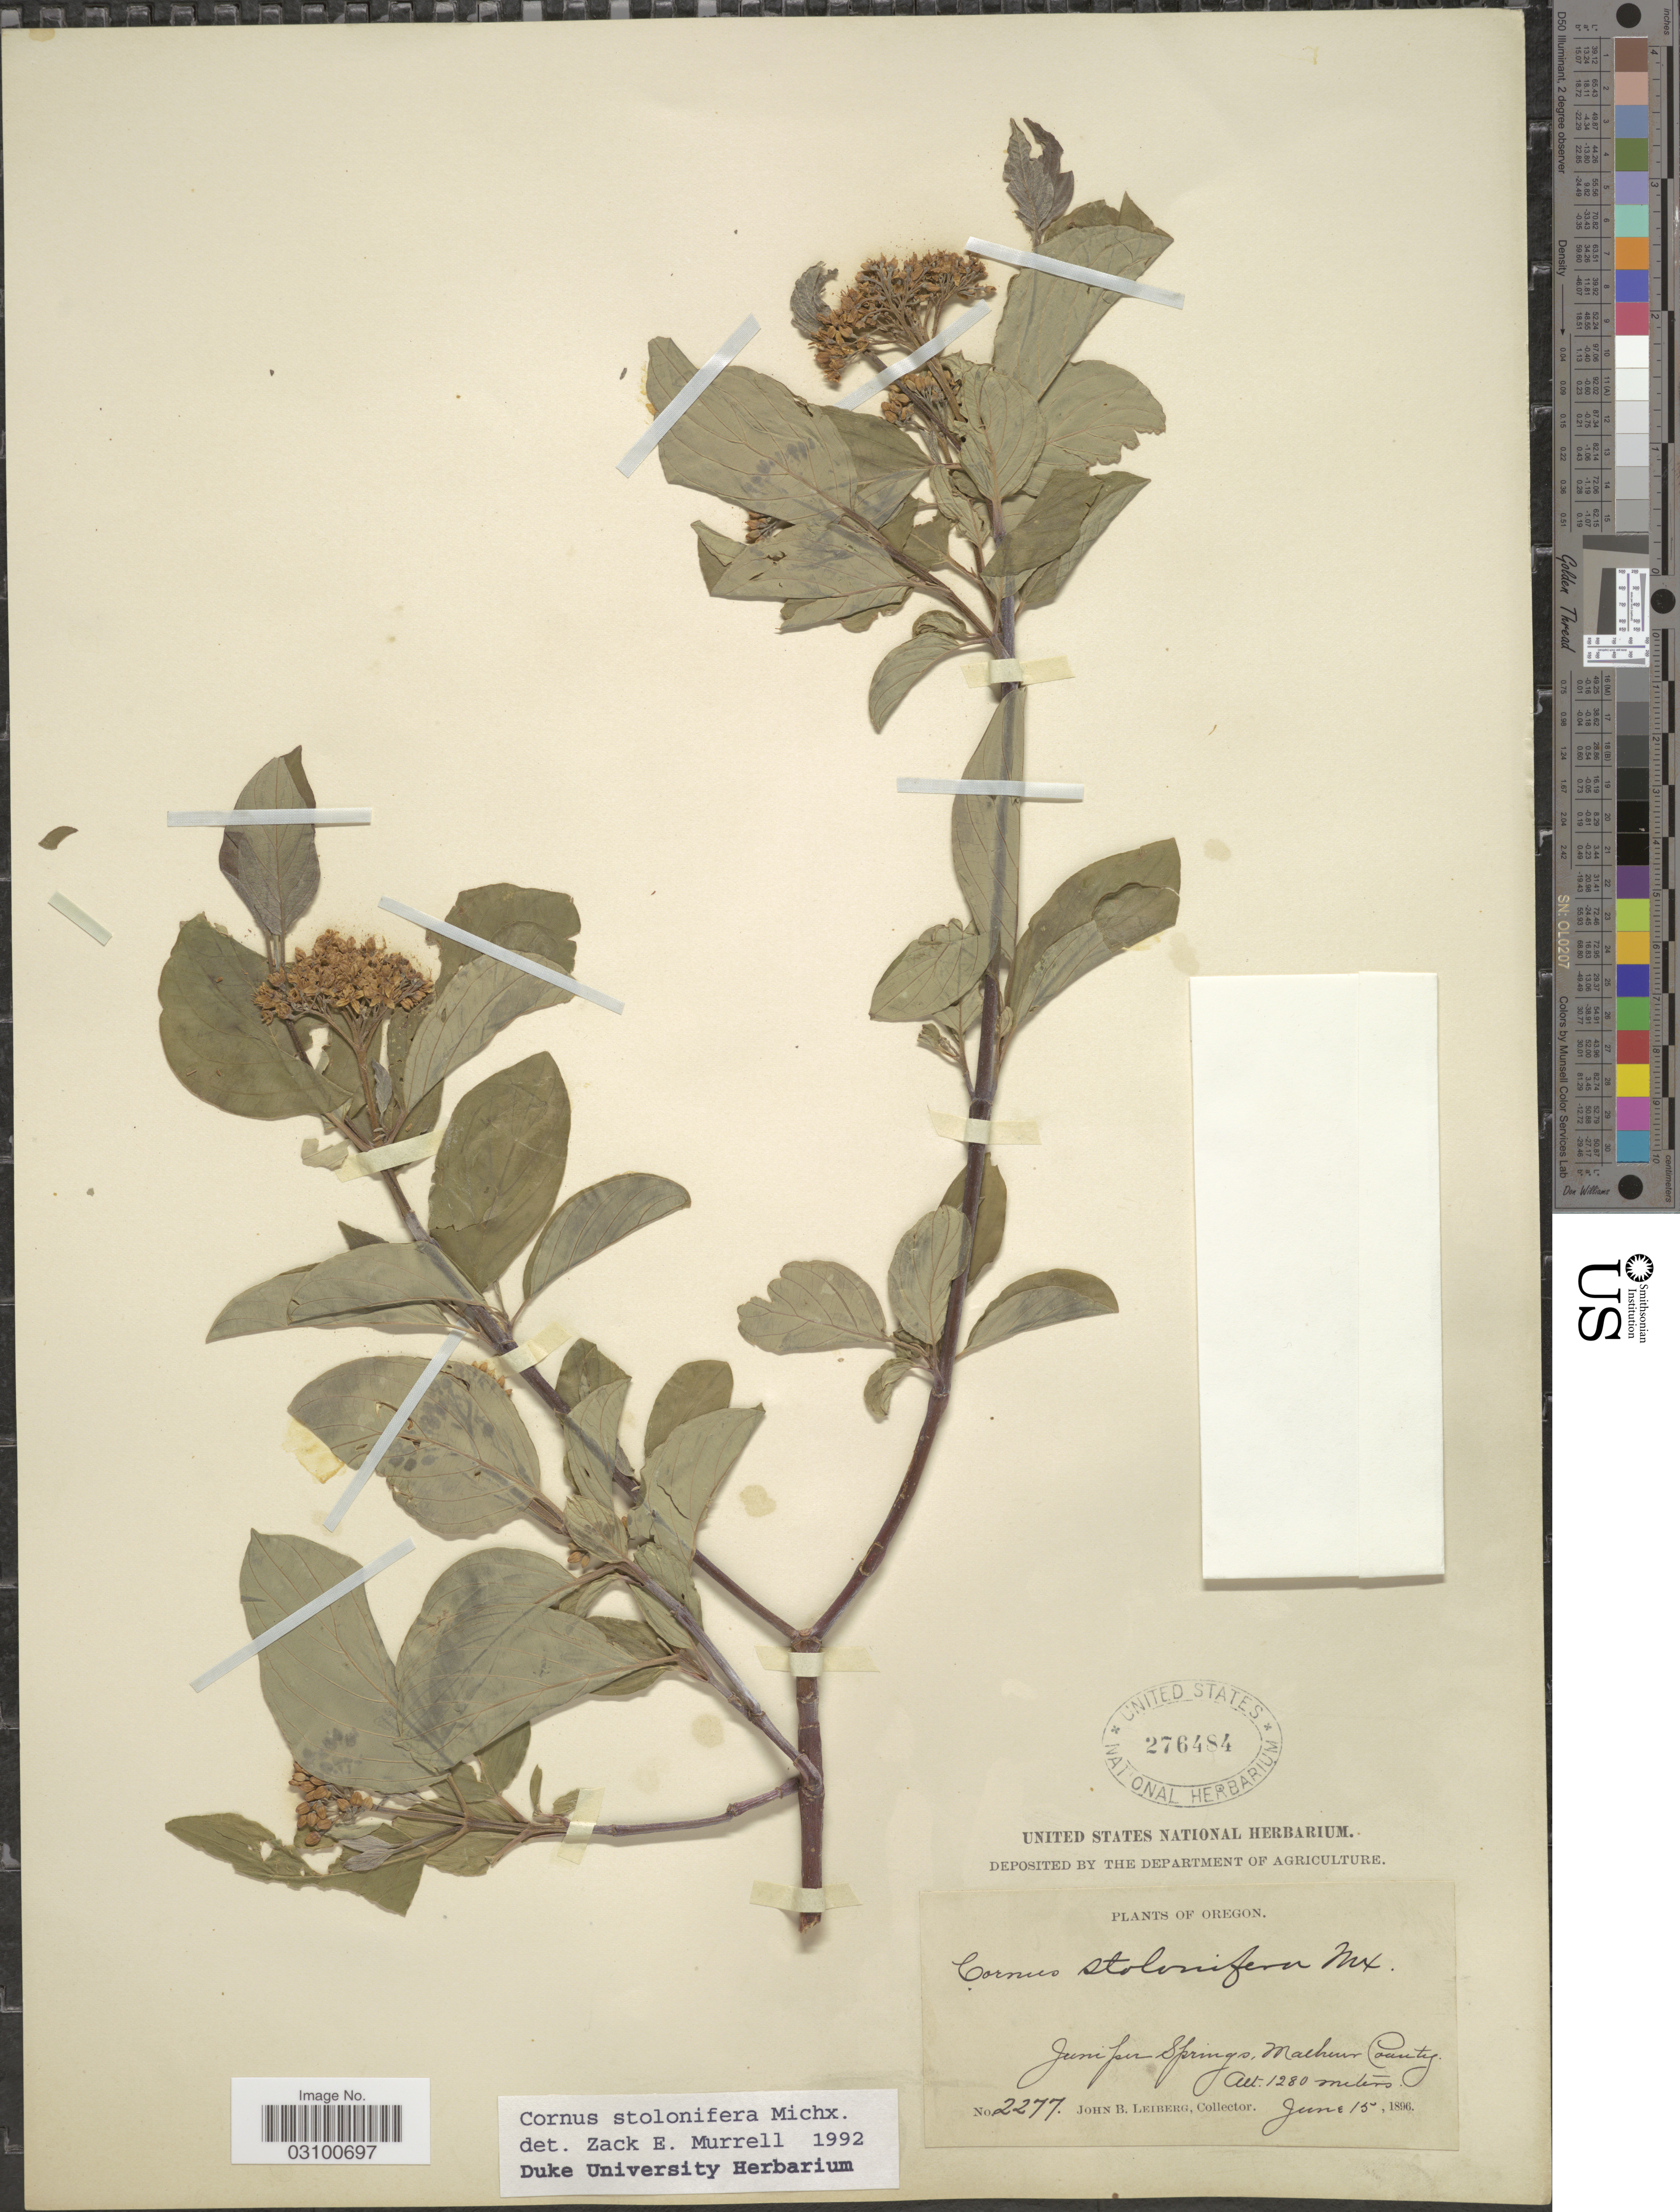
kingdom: Plantae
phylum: Tracheophyta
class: Magnoliopsida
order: Cornales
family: Cornaceae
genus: Cornus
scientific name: Cornus sericea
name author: L.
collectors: J. B. Leiberg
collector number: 2277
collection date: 1896-06-15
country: United States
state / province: Oregon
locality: Juniper Springs, Malheur County.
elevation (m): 1280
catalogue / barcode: US 276484